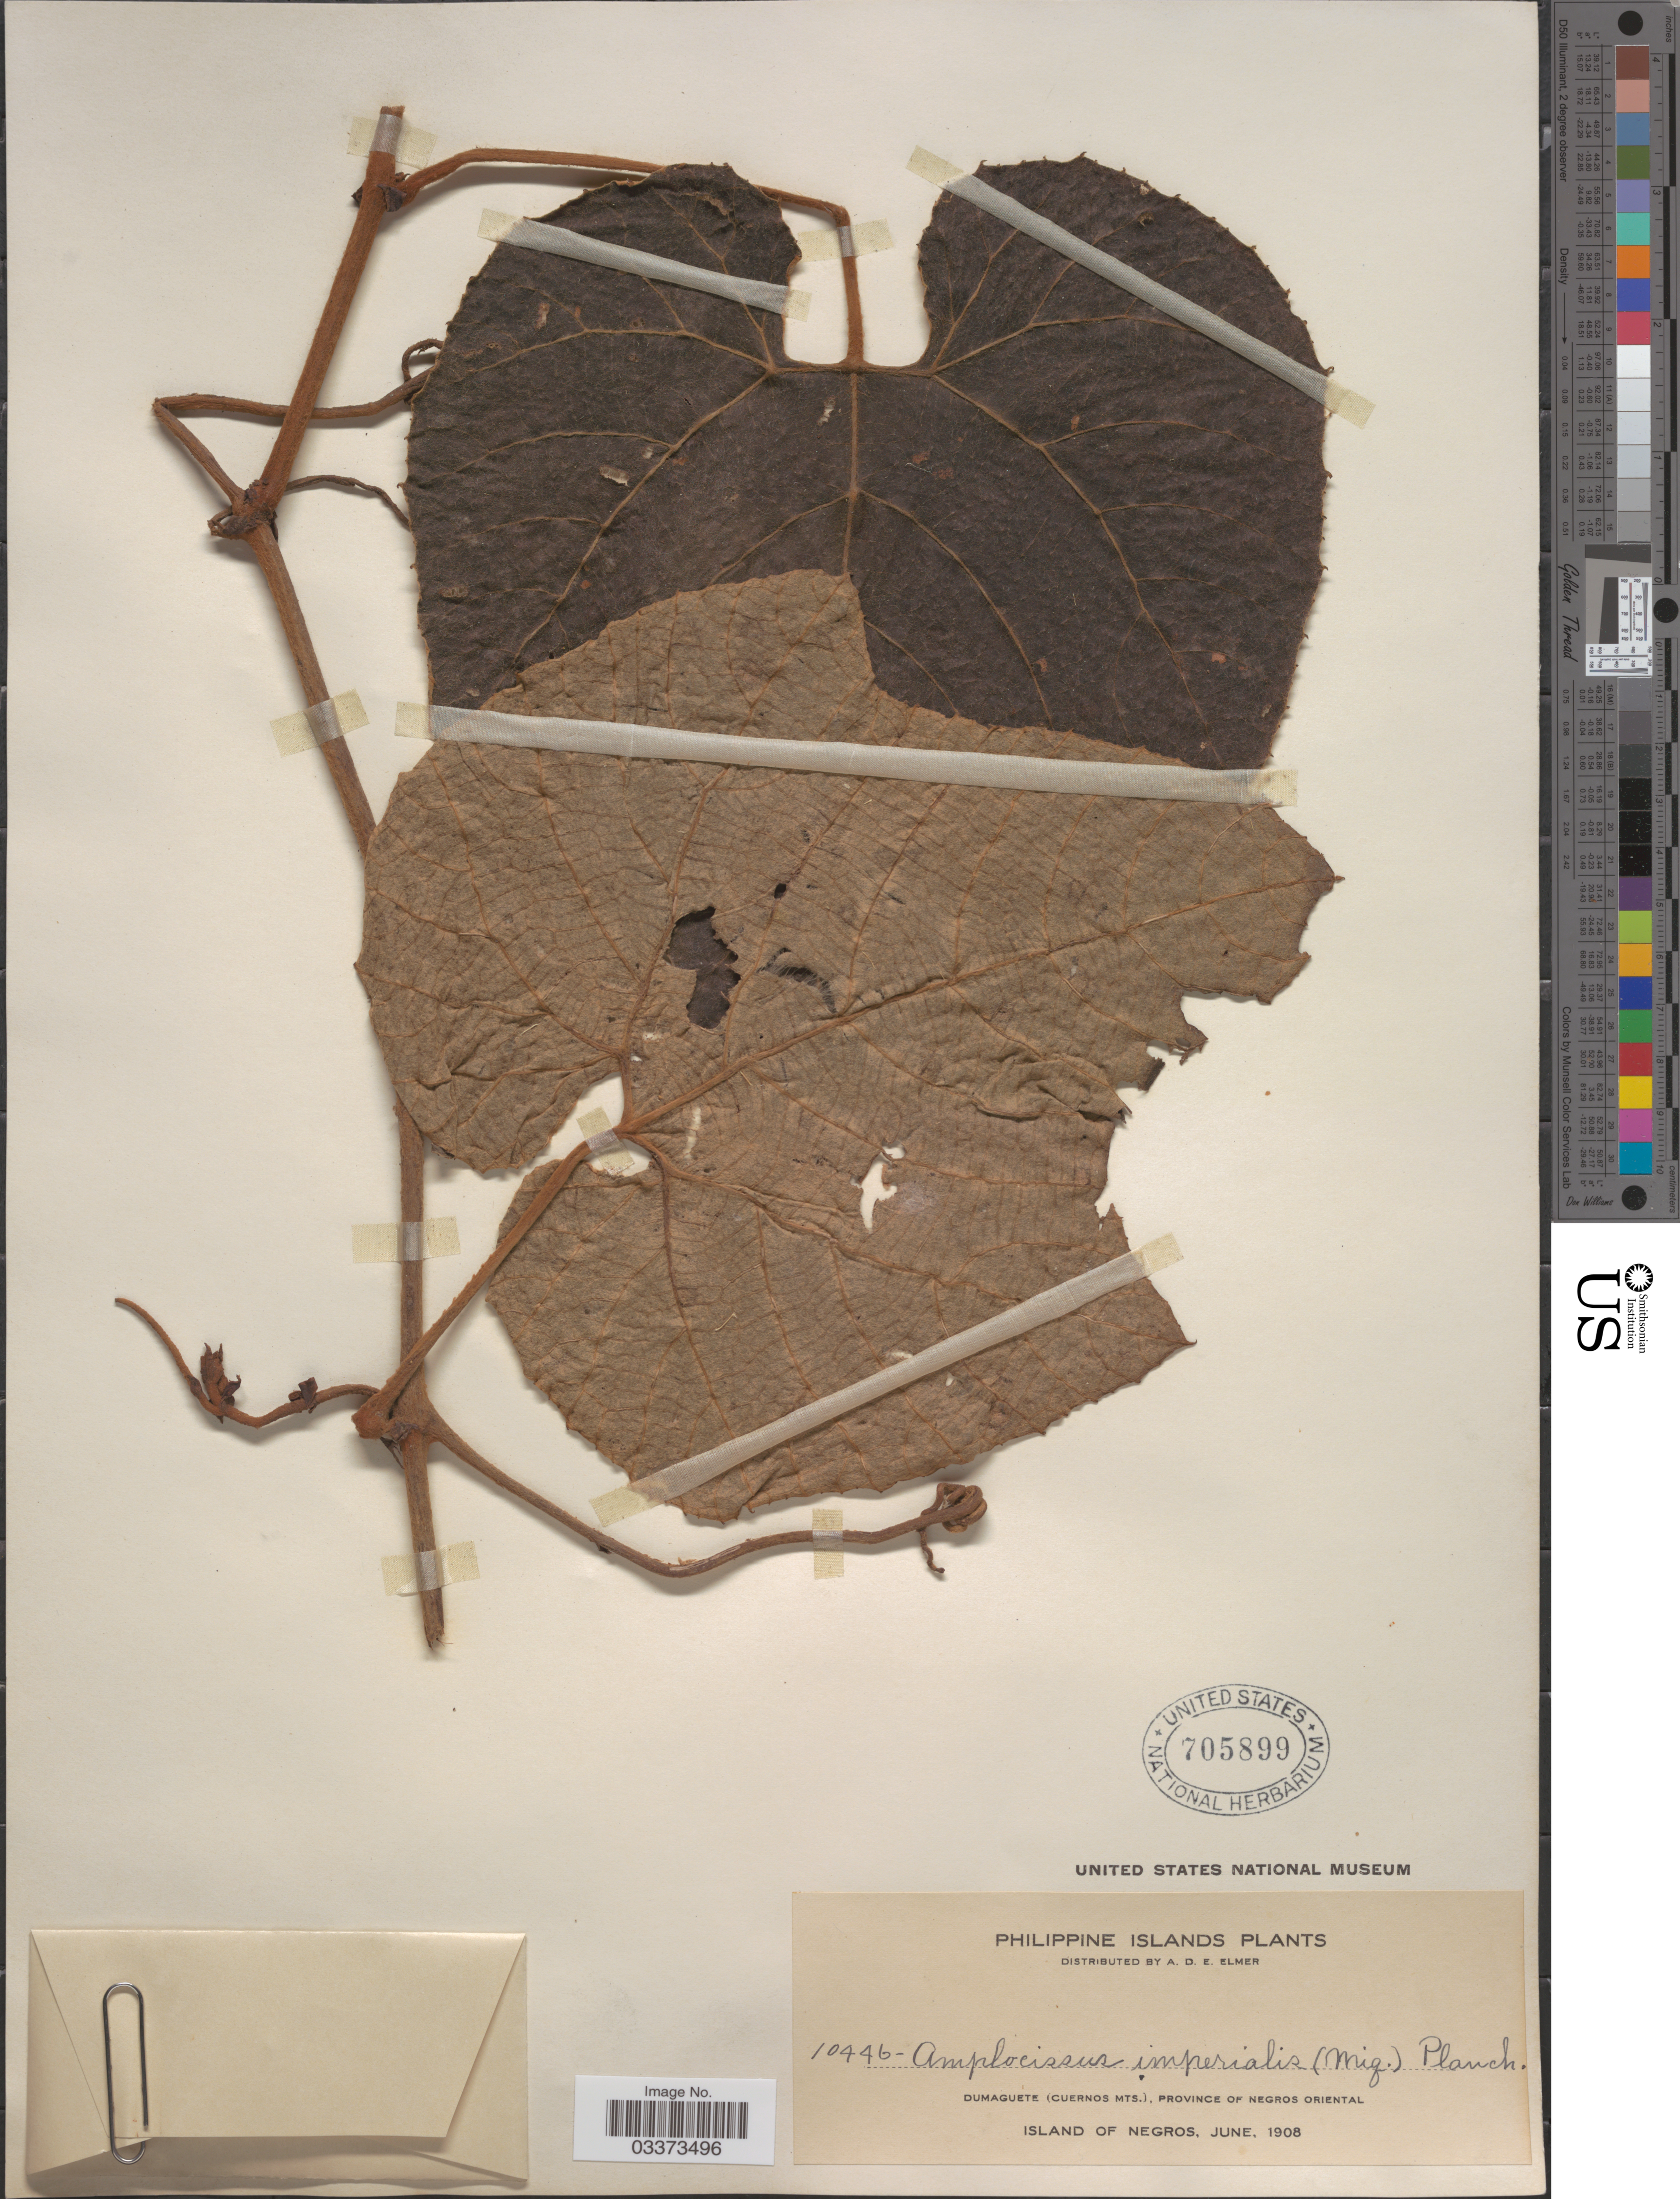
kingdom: Plantae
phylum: Tracheophyta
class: Magnoliopsida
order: Vitales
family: Vitaceae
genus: Ampelocissus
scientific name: Ampelocissus ochracea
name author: (Merr.) Merr.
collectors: A. D. E. Elmer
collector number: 10446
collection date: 1908-06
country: Philippines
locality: Dumaguete (Cuernos Mts.), Province of Negros Oriental.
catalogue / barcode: US 705899